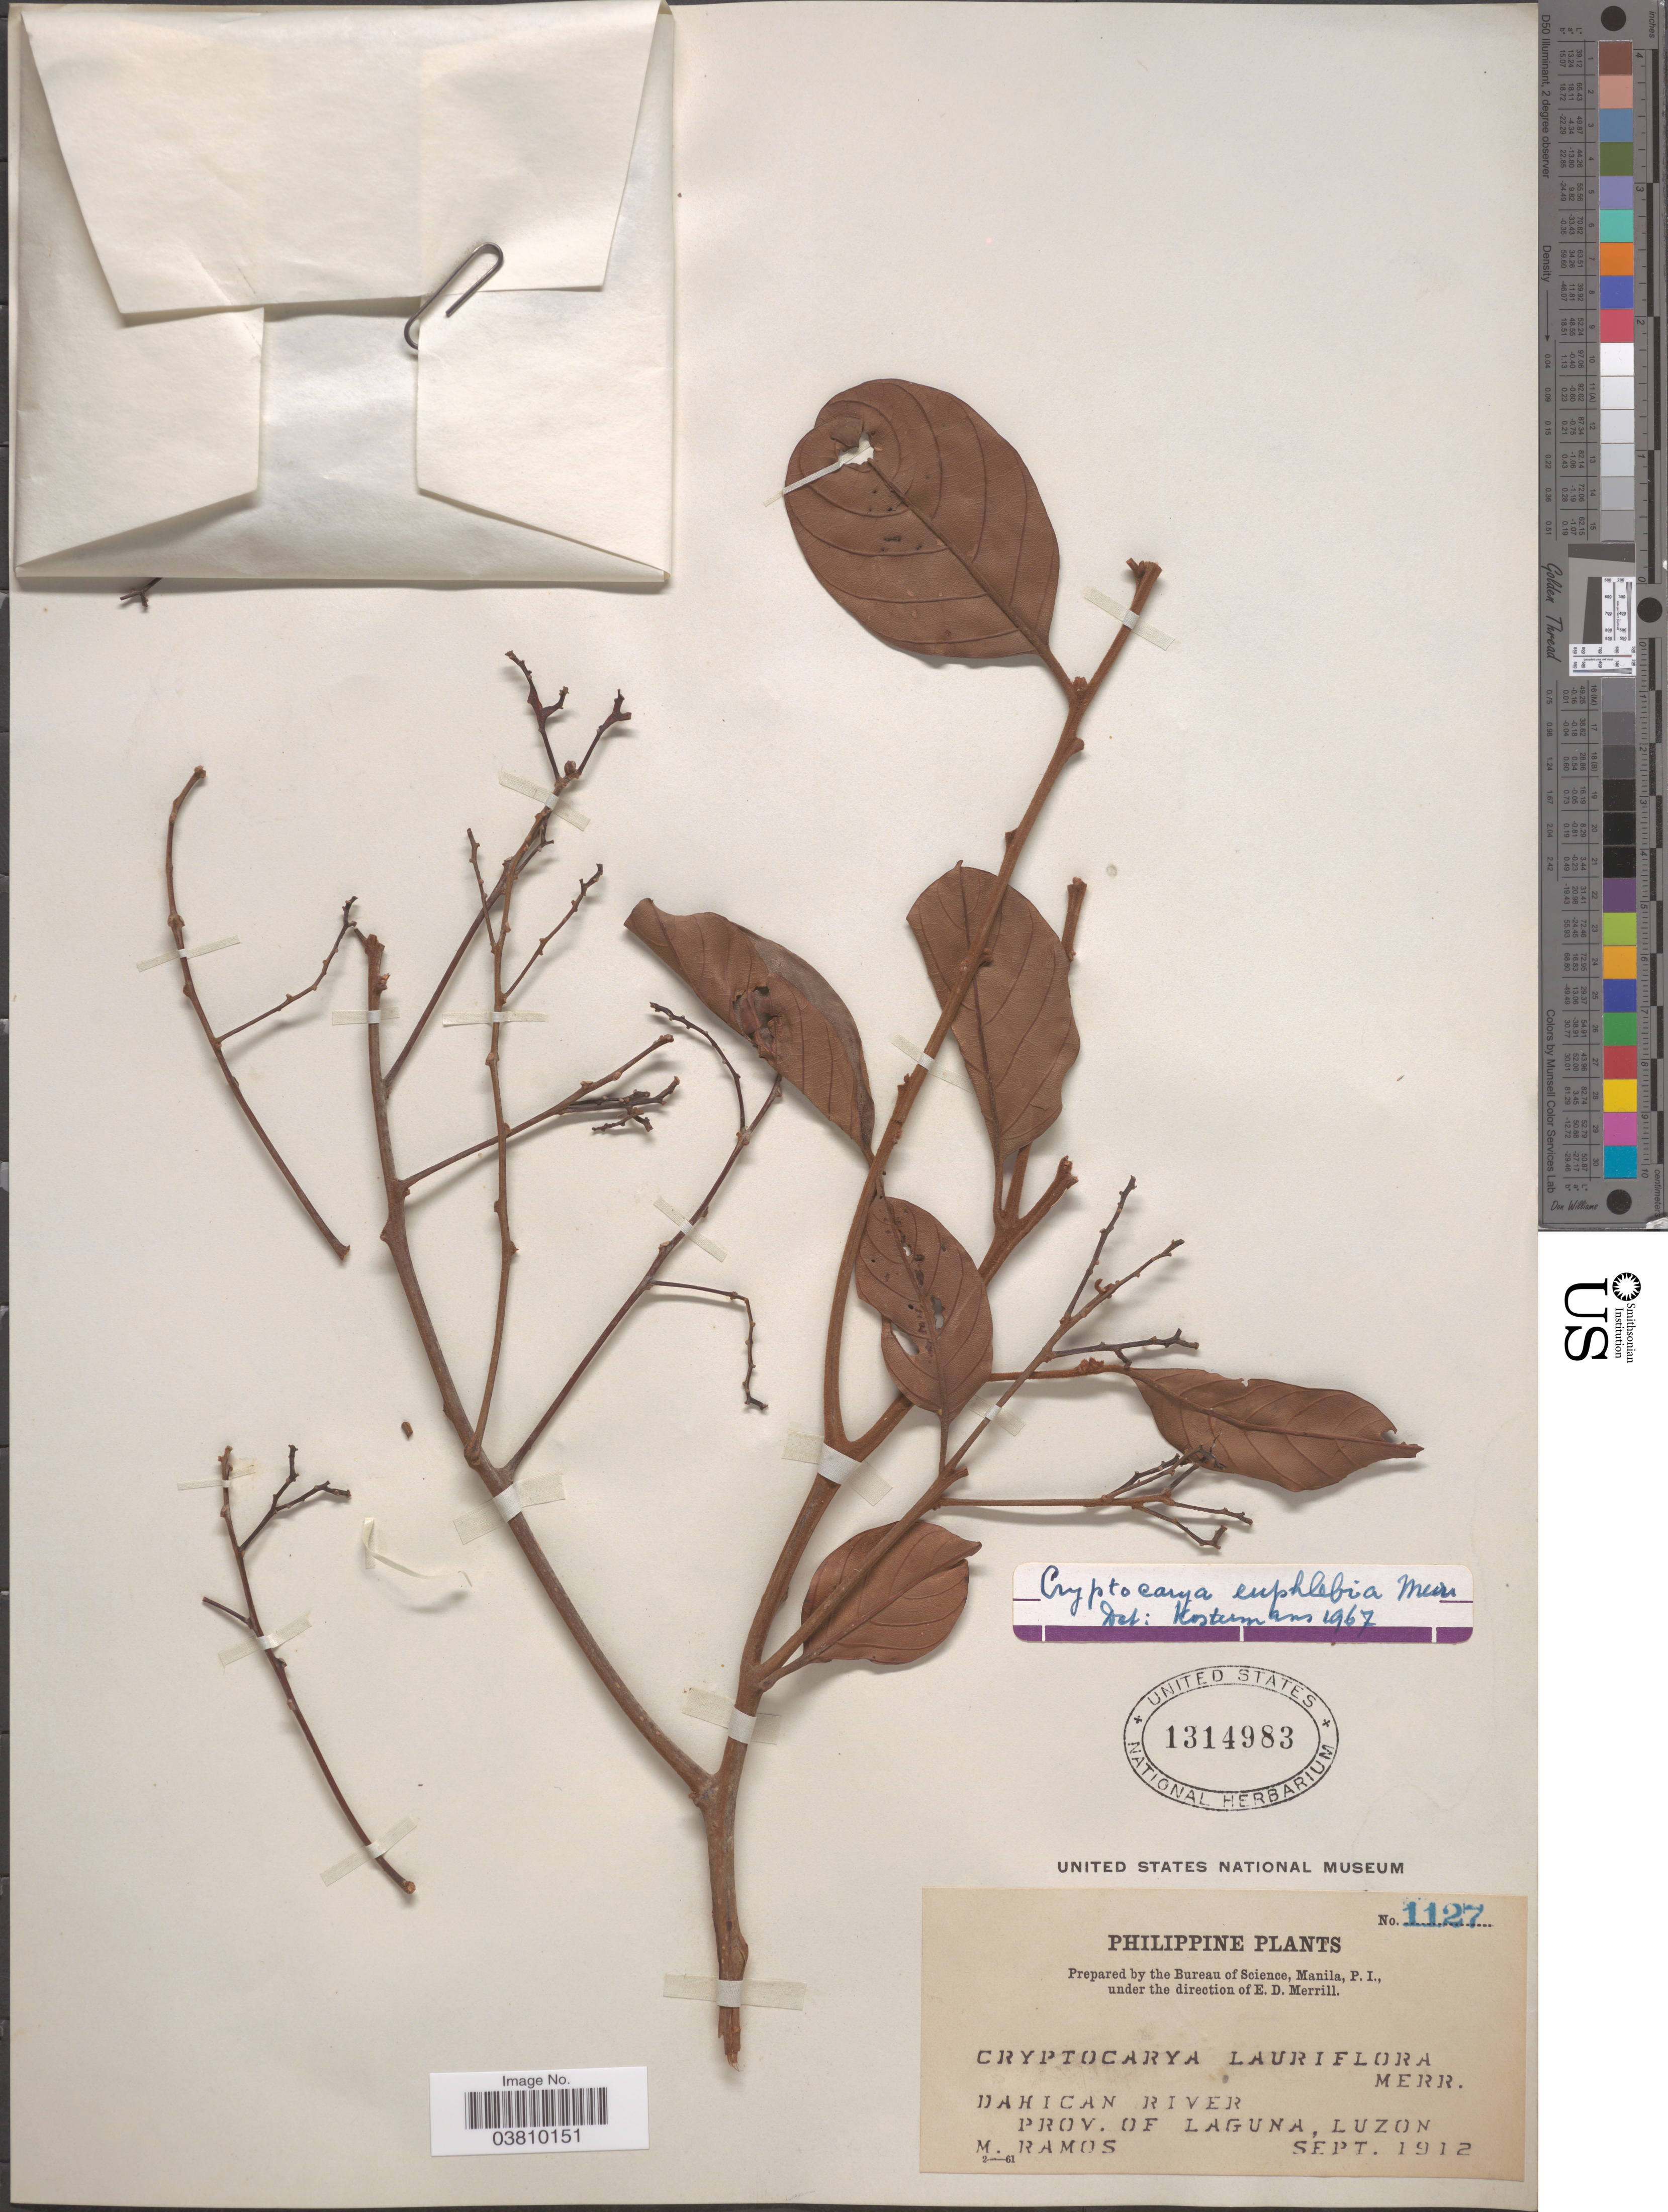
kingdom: Plantae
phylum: Tracheophyta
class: Magnoliopsida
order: Laurales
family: Lauraceae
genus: Cryptocarya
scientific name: Cryptocarya euphlebia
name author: Merr.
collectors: M. Ramos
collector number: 1127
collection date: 1912-09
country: Philippines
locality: Dahican River. Prov. of Laguna, Luzon.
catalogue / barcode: US 1314983